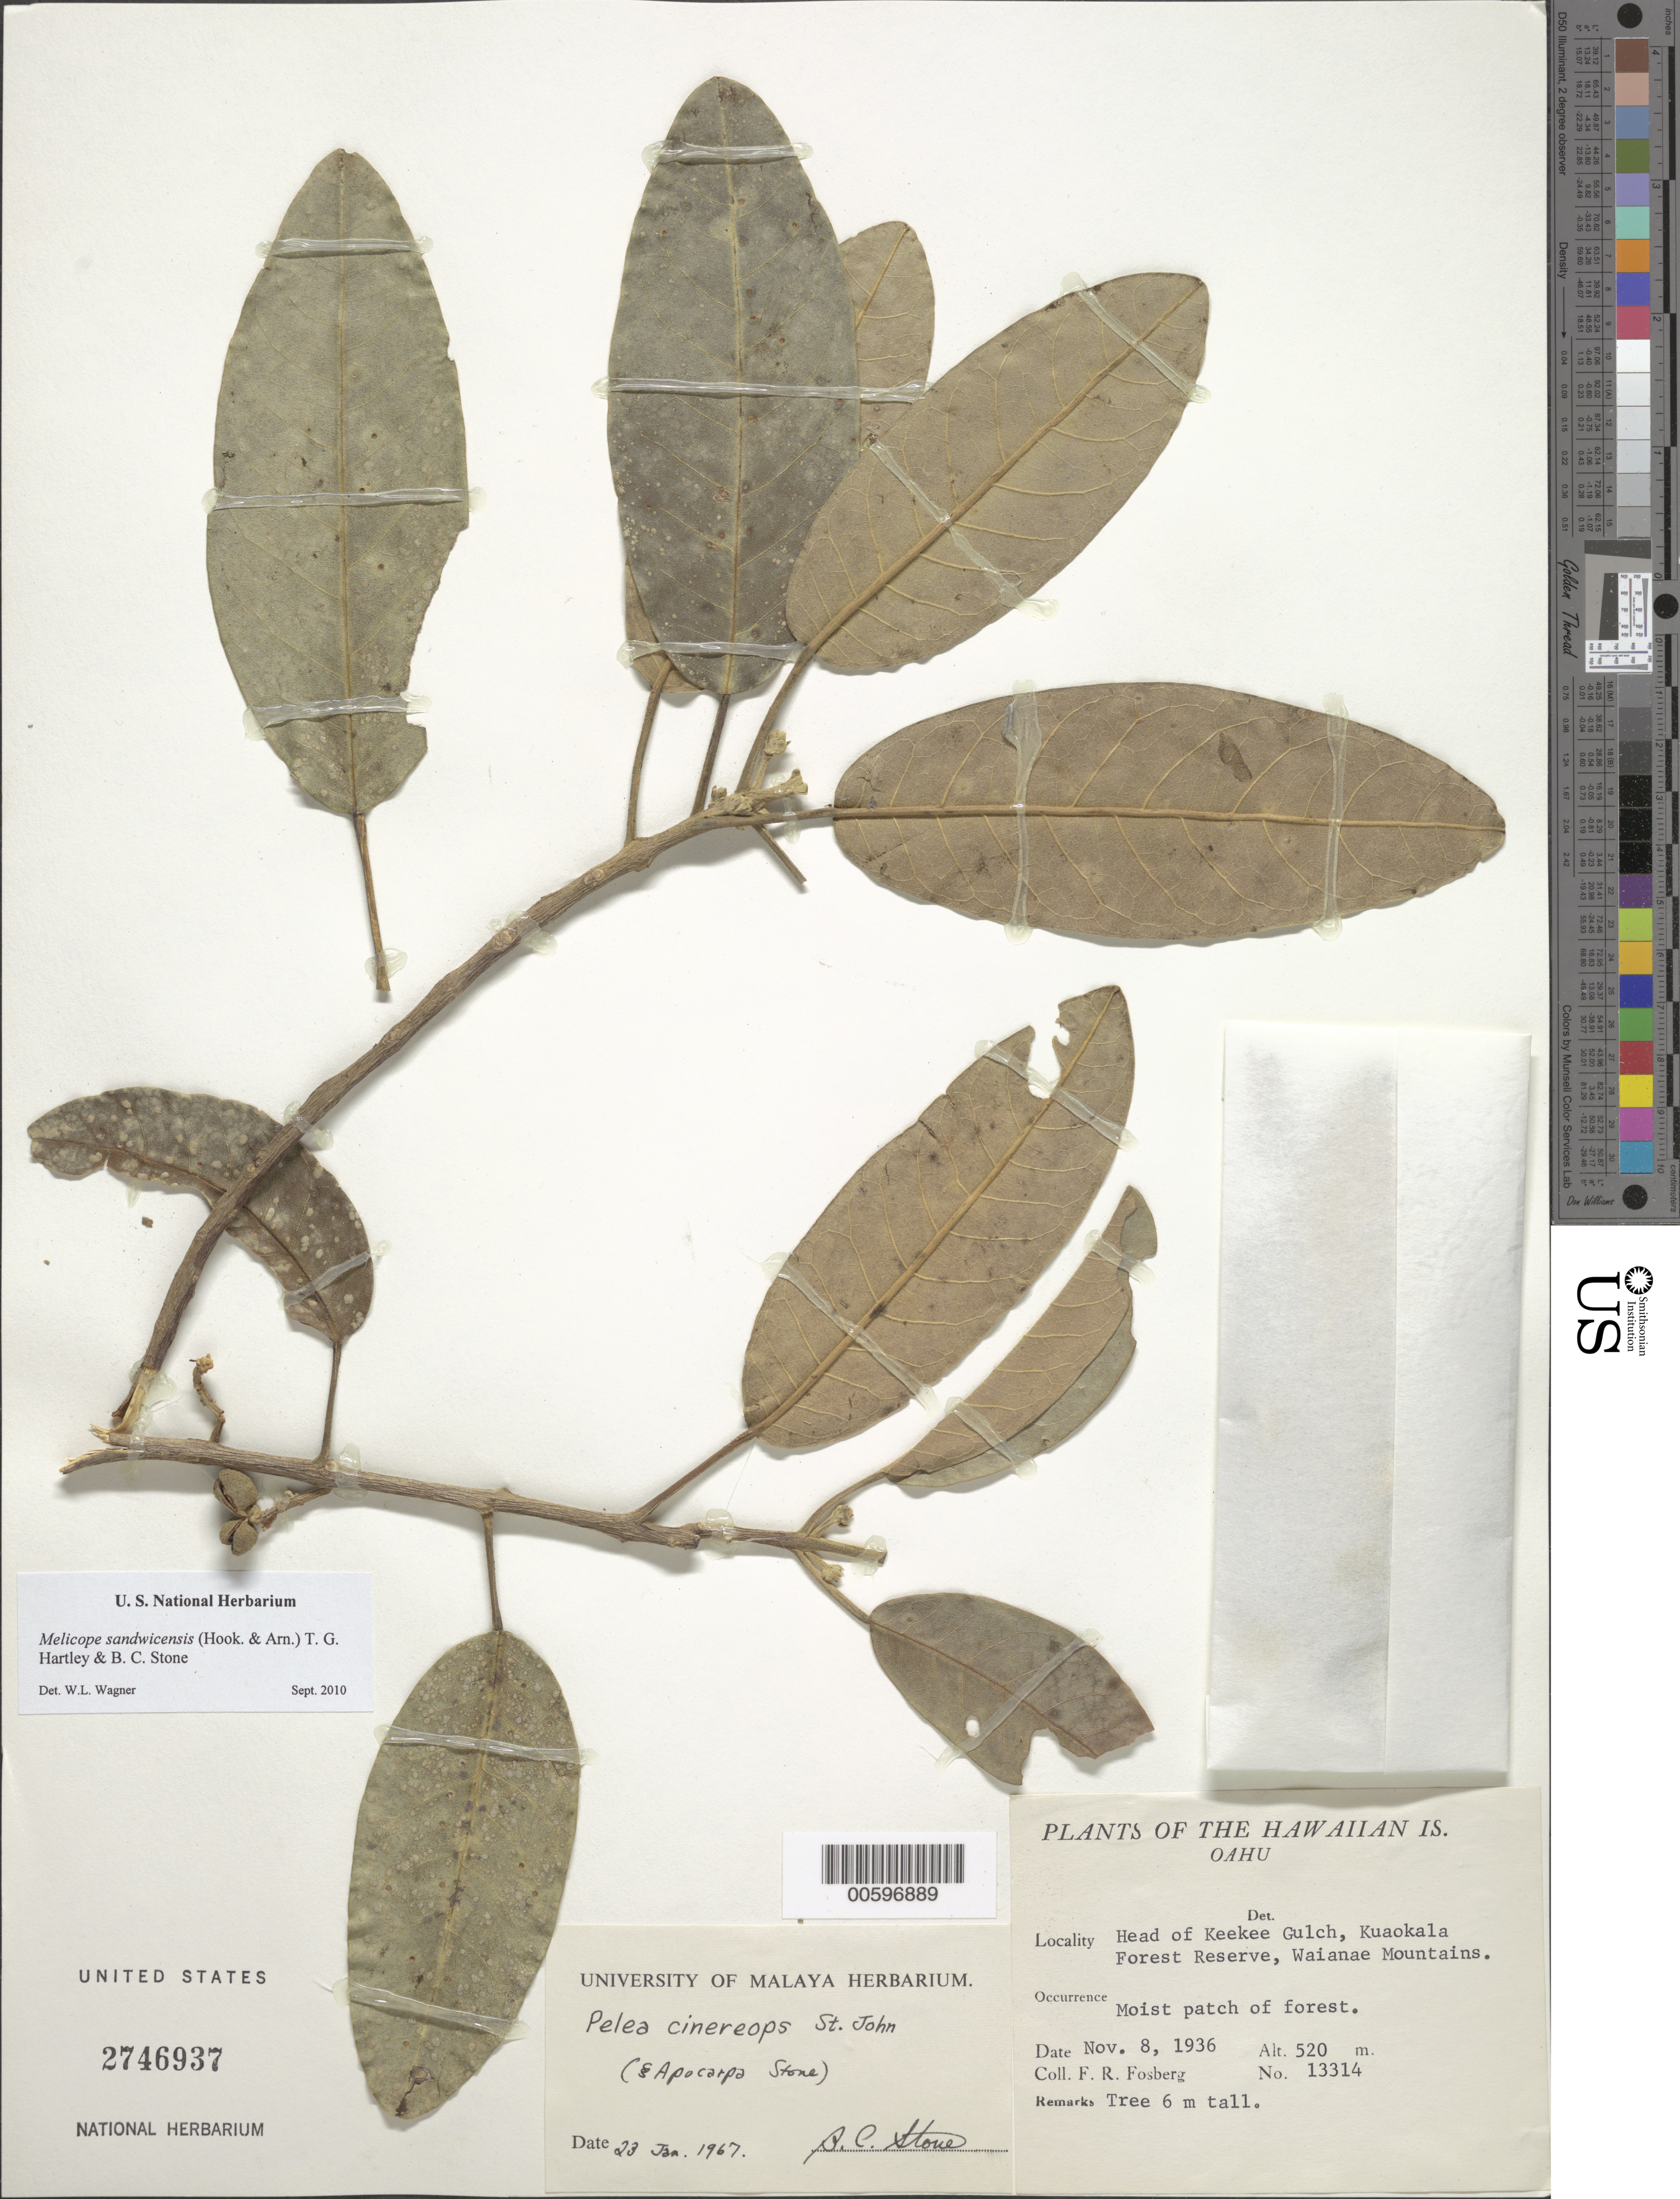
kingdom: Plantae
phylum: Tracheophyta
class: Magnoliopsida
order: Sapindales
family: Rutaceae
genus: Melicope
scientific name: Melicope sandwicensis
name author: (Hook. & Arn.) T.G. Hartley & B.C. Stone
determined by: Wagner, W. L., (BOT), Smithsonian Institution - National Museum of Natural History (UNITED STATES)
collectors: F. R. Fosberg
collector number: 13314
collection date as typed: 8 Nov 1936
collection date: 1936-11-08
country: United States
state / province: Hawaii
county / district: Honolulu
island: Oahu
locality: Head of Keekee Gulch, Kuaokala For Res, Waianae Mts.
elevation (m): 520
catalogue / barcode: US 2746937